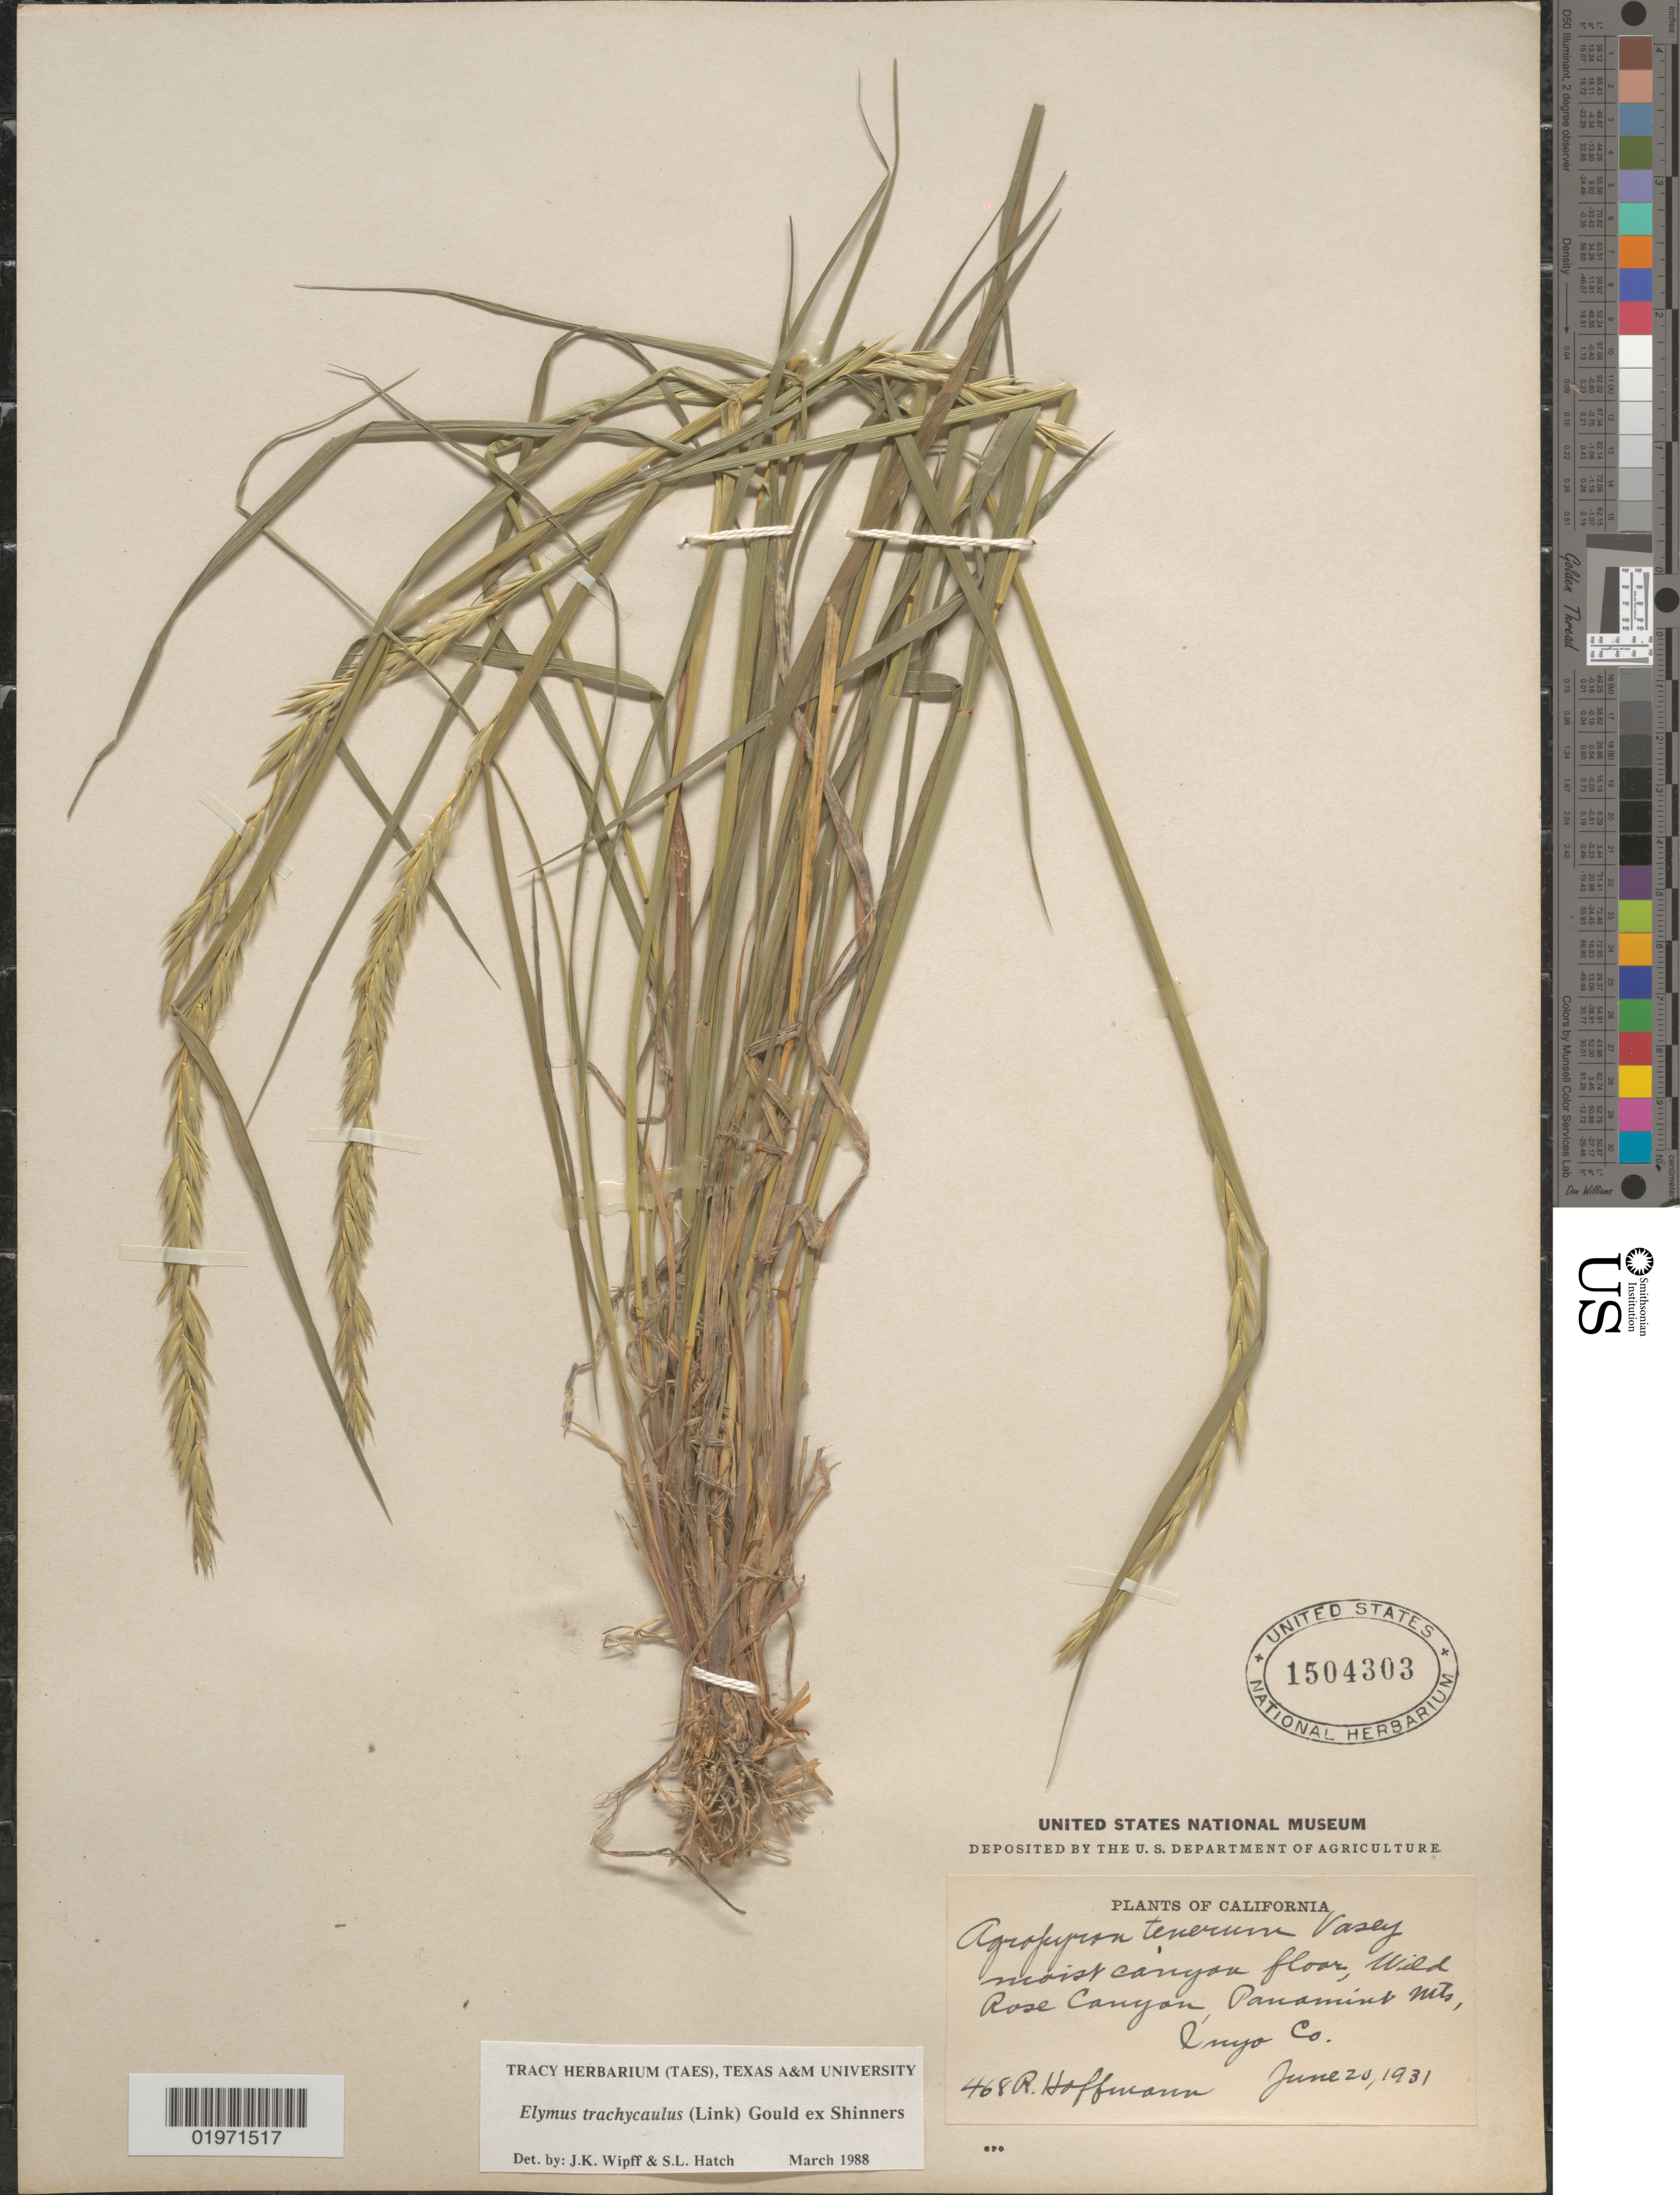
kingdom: Plantae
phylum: Tracheophyta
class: Liliopsida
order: Poales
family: Poaceae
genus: Elymus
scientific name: Elymus trachycaulus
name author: (Link) Gould ex Shinners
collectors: R. Hoffmann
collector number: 468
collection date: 1931-06-20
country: United States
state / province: California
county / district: Inyo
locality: Rose Canyon, Panamint Mts, Inyo Co.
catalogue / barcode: US 1504303